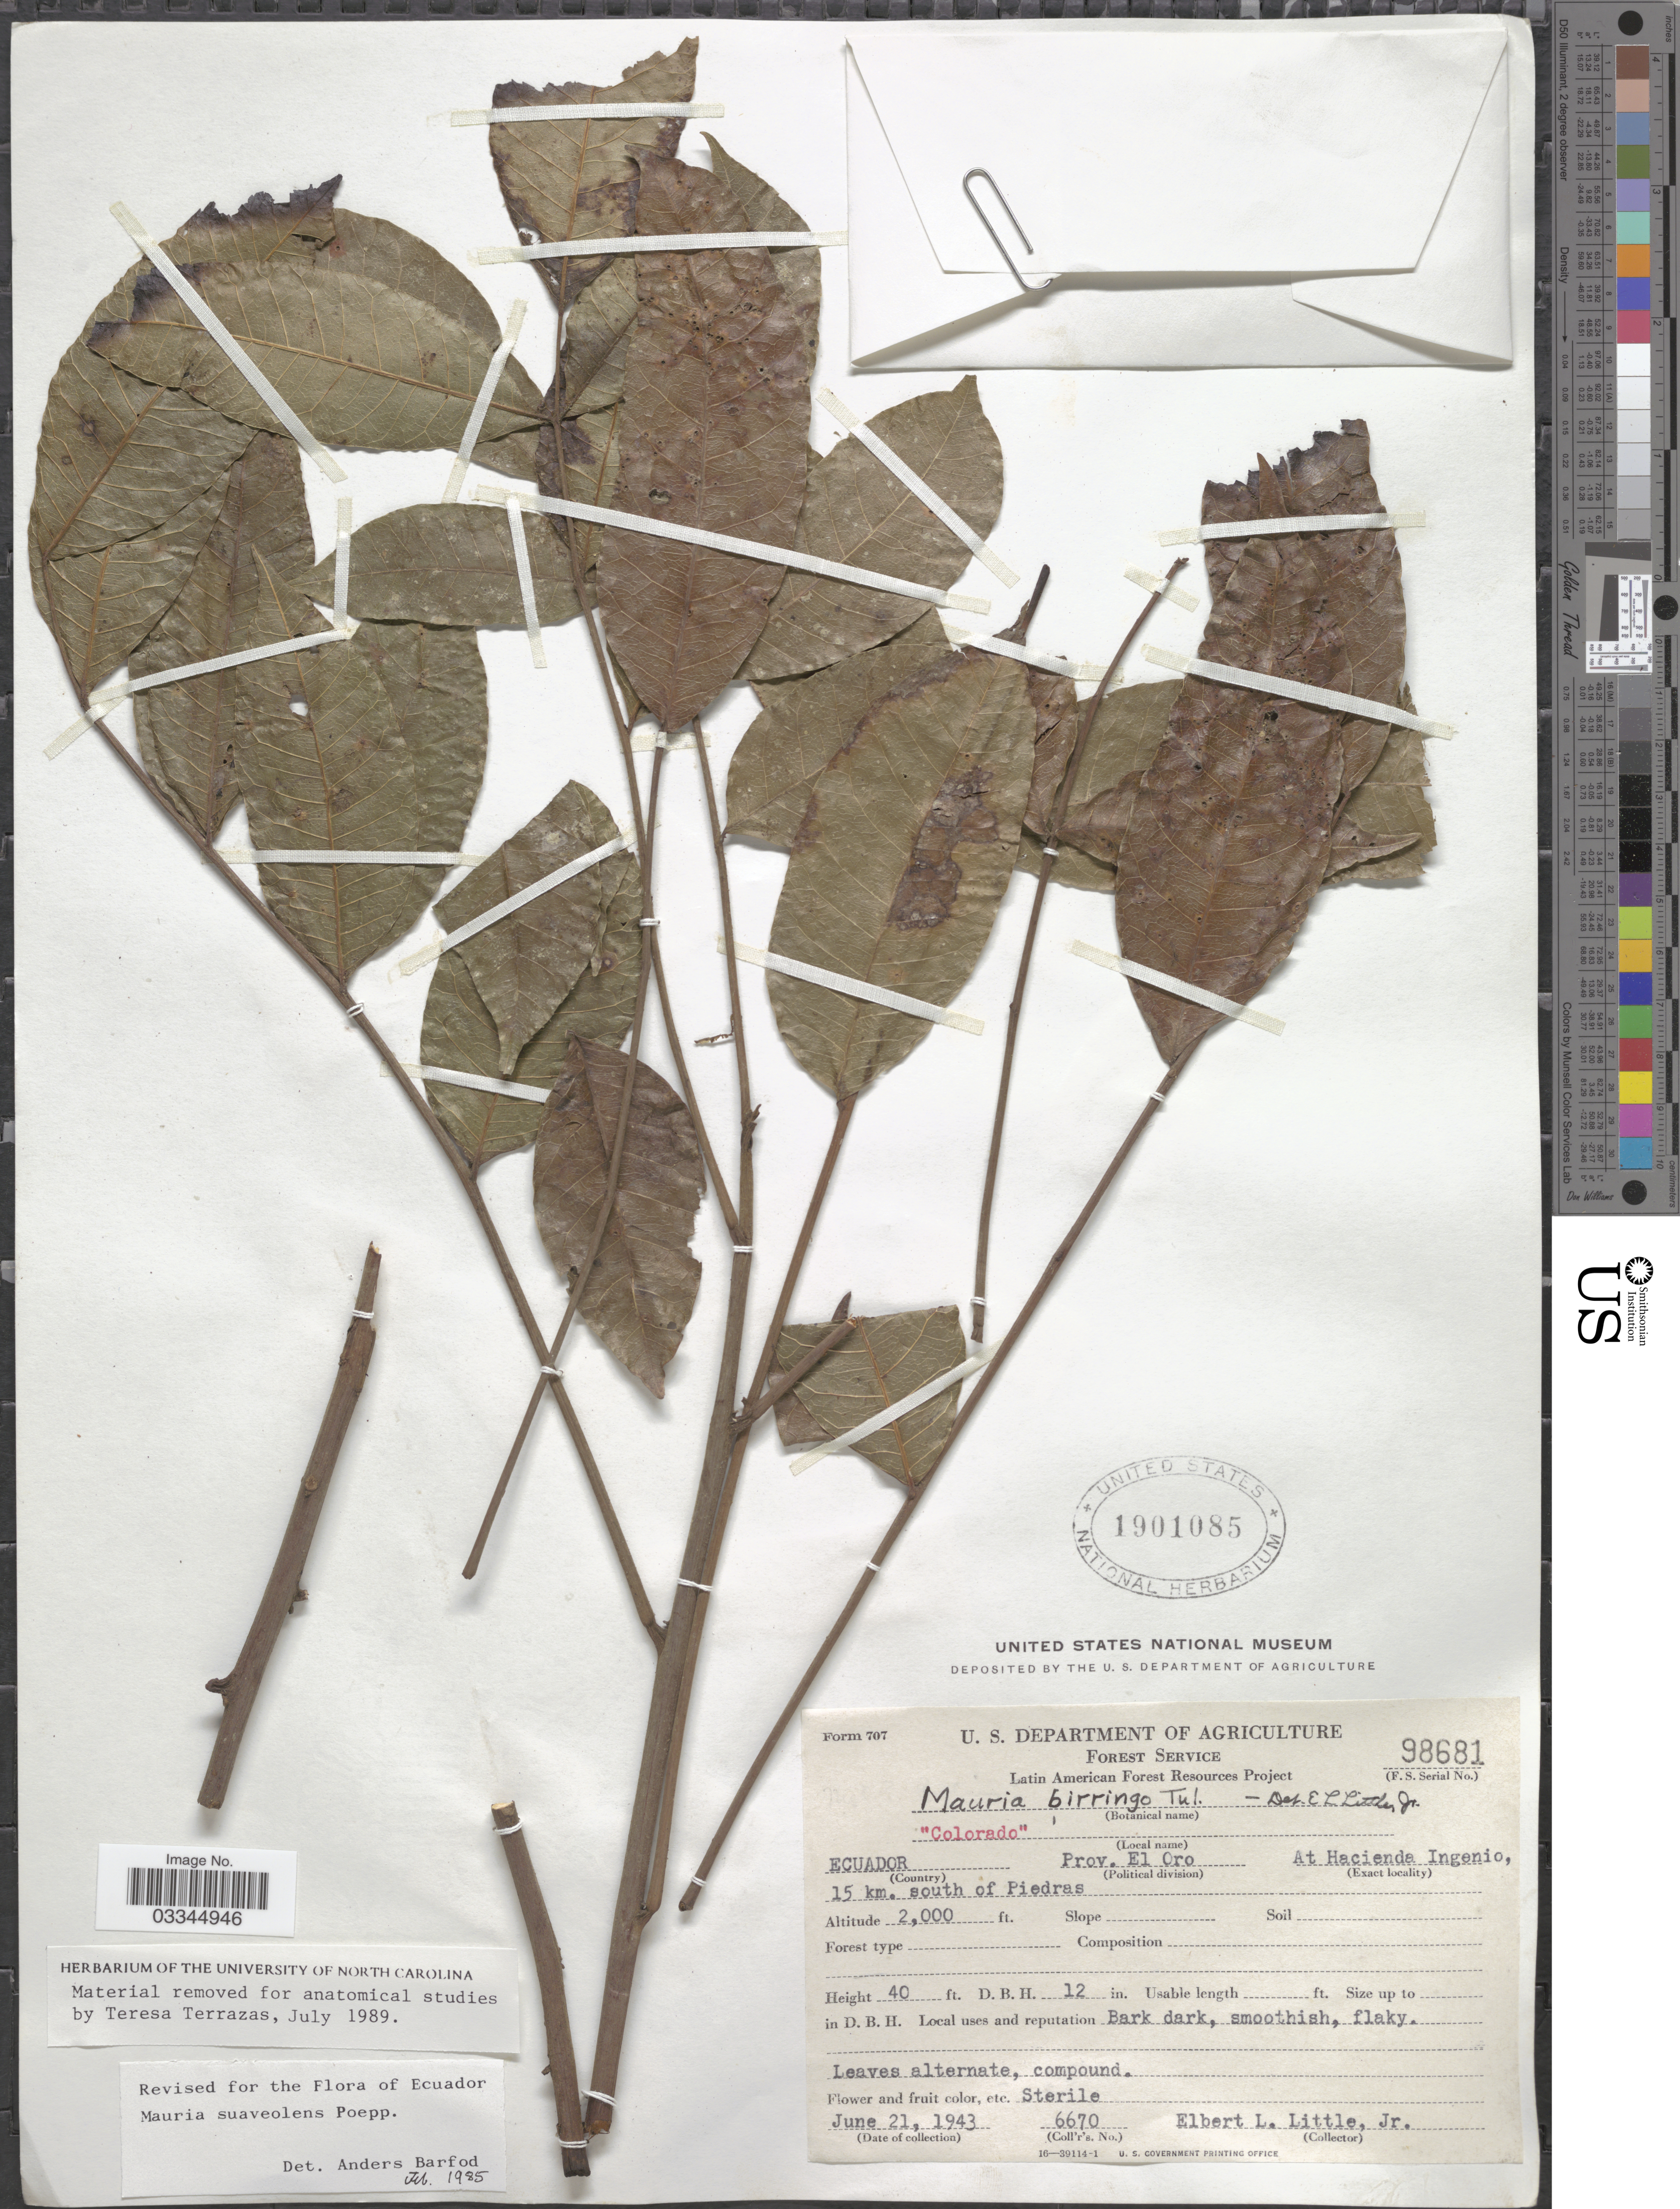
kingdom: Plantae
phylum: Tracheophyta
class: Magnoliopsida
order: Sapindales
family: Anacardiaceae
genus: Mauria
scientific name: Mauria suaveolens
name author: Poepp.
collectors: E. L. Little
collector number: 6670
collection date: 1943-06-21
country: Ecuador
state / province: El Oro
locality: At Hacienda Ingenio, 15 km. south of Piedras.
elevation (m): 610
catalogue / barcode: US 1901085